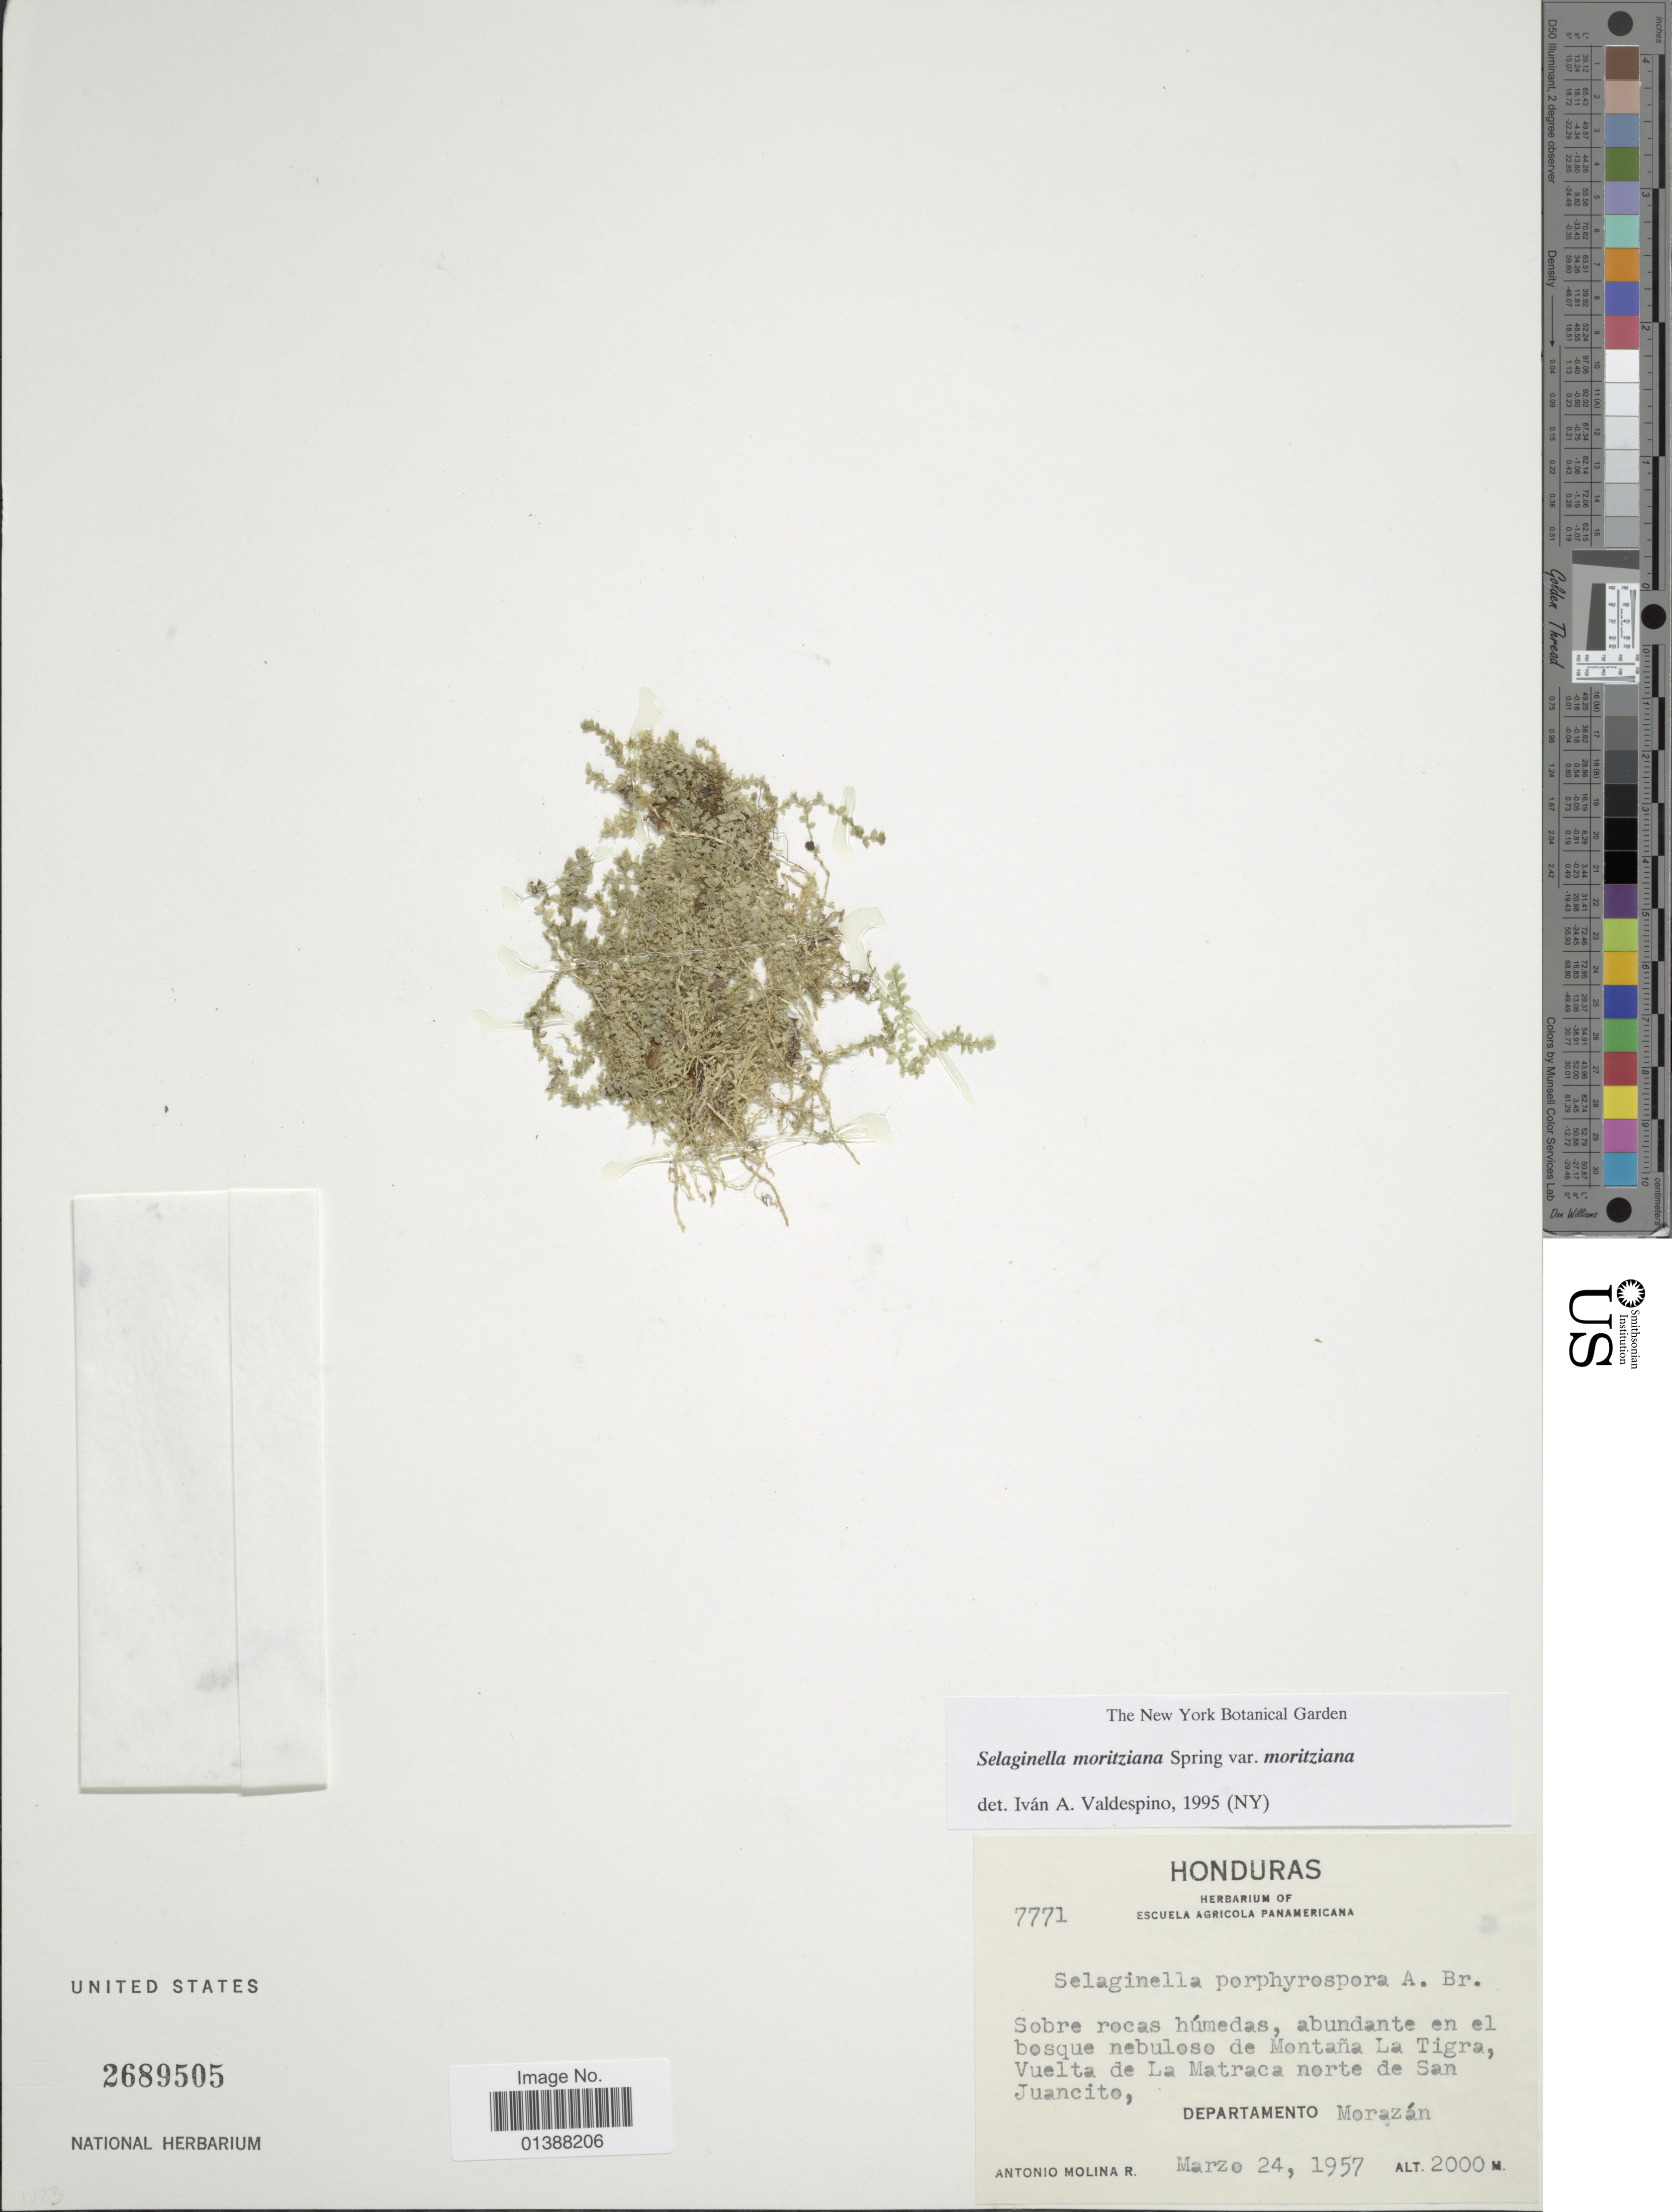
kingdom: Plantae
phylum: Tracheophyta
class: Lycopodiopsida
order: Selaginellales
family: Selaginellaceae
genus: Selaginella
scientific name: Selaginella moritziana var. moritziana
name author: Spring ex Klotzsch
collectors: A. Molina R.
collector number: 7771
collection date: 1957-03-24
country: Honduras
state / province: Fco. Morazán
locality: Montaña La Tigra, Vuelta de La Matraca norte de San Juancito, Departamento Morazán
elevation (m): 2000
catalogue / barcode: US 2689505